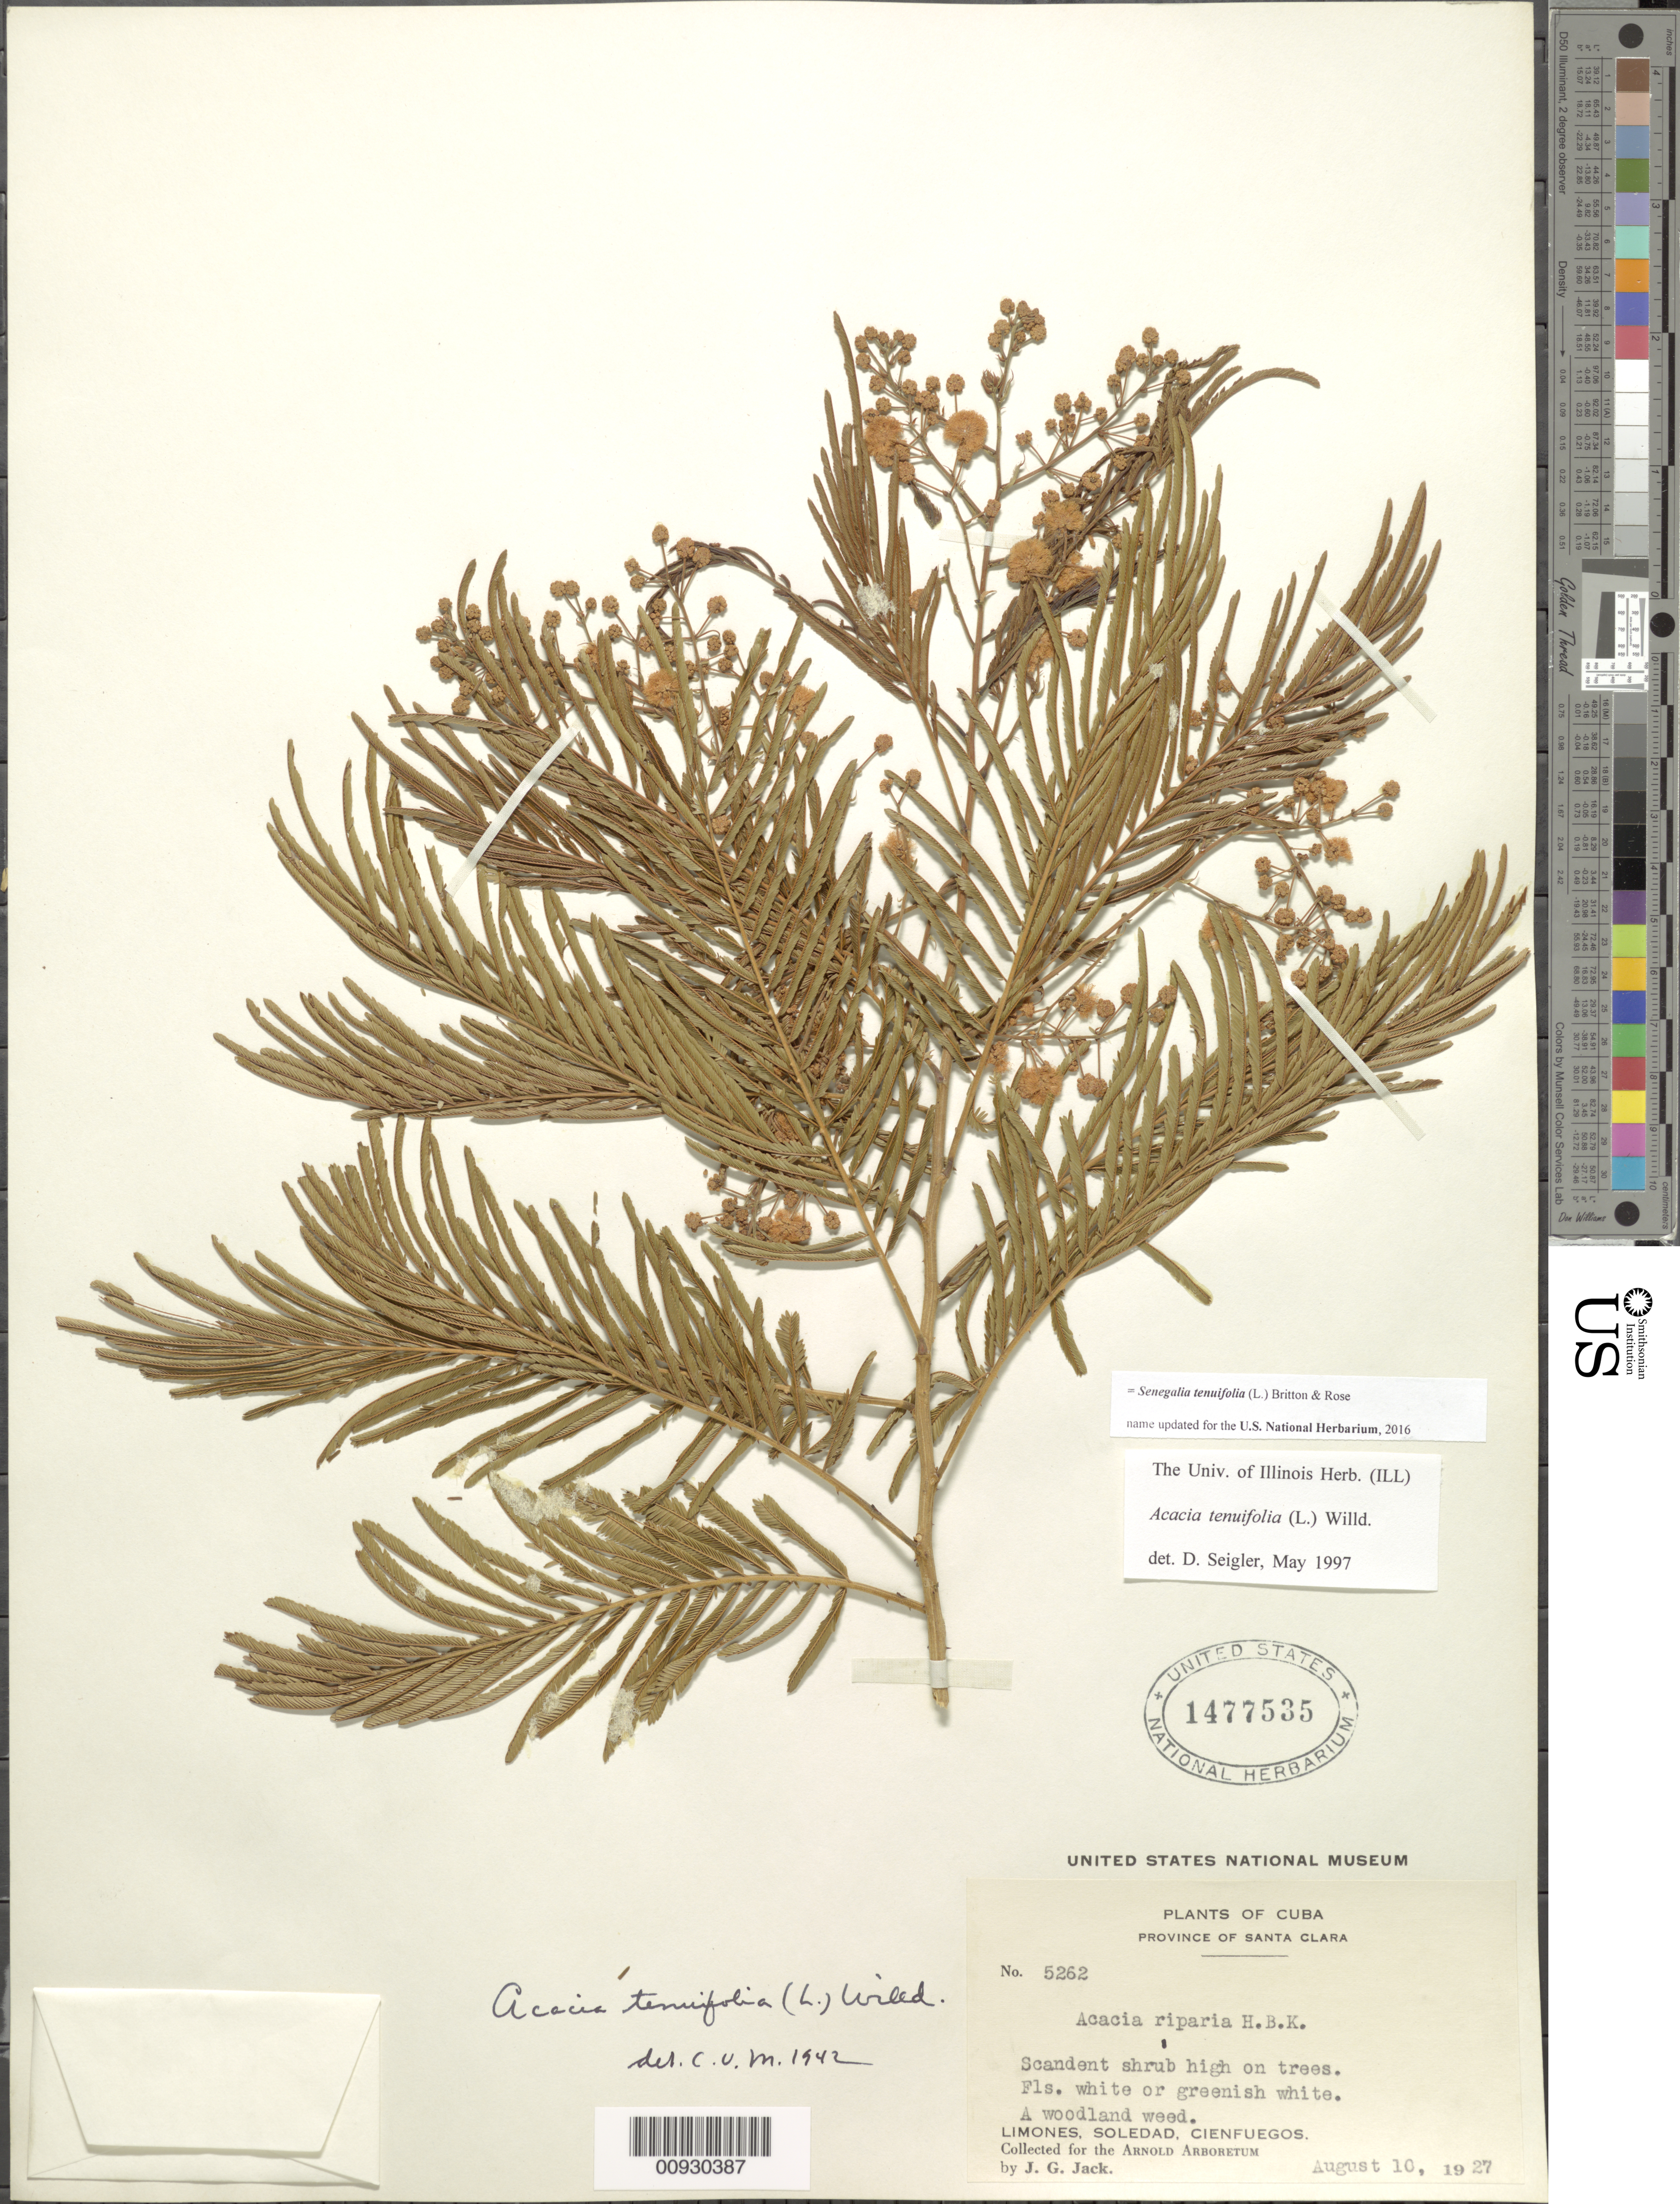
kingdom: Plantae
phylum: Tracheophyta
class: Magnoliopsida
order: Fabales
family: Fabaceae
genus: Senegalia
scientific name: Senegalia tenuifolia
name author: (L.) Britton & Rose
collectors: J. G. Jack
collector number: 5262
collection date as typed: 10 Aug 1927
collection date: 1927-08-10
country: Cuba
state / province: Cienfuegos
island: Cuba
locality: Limones, Soledad, Cienfuegos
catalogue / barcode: US 1477535